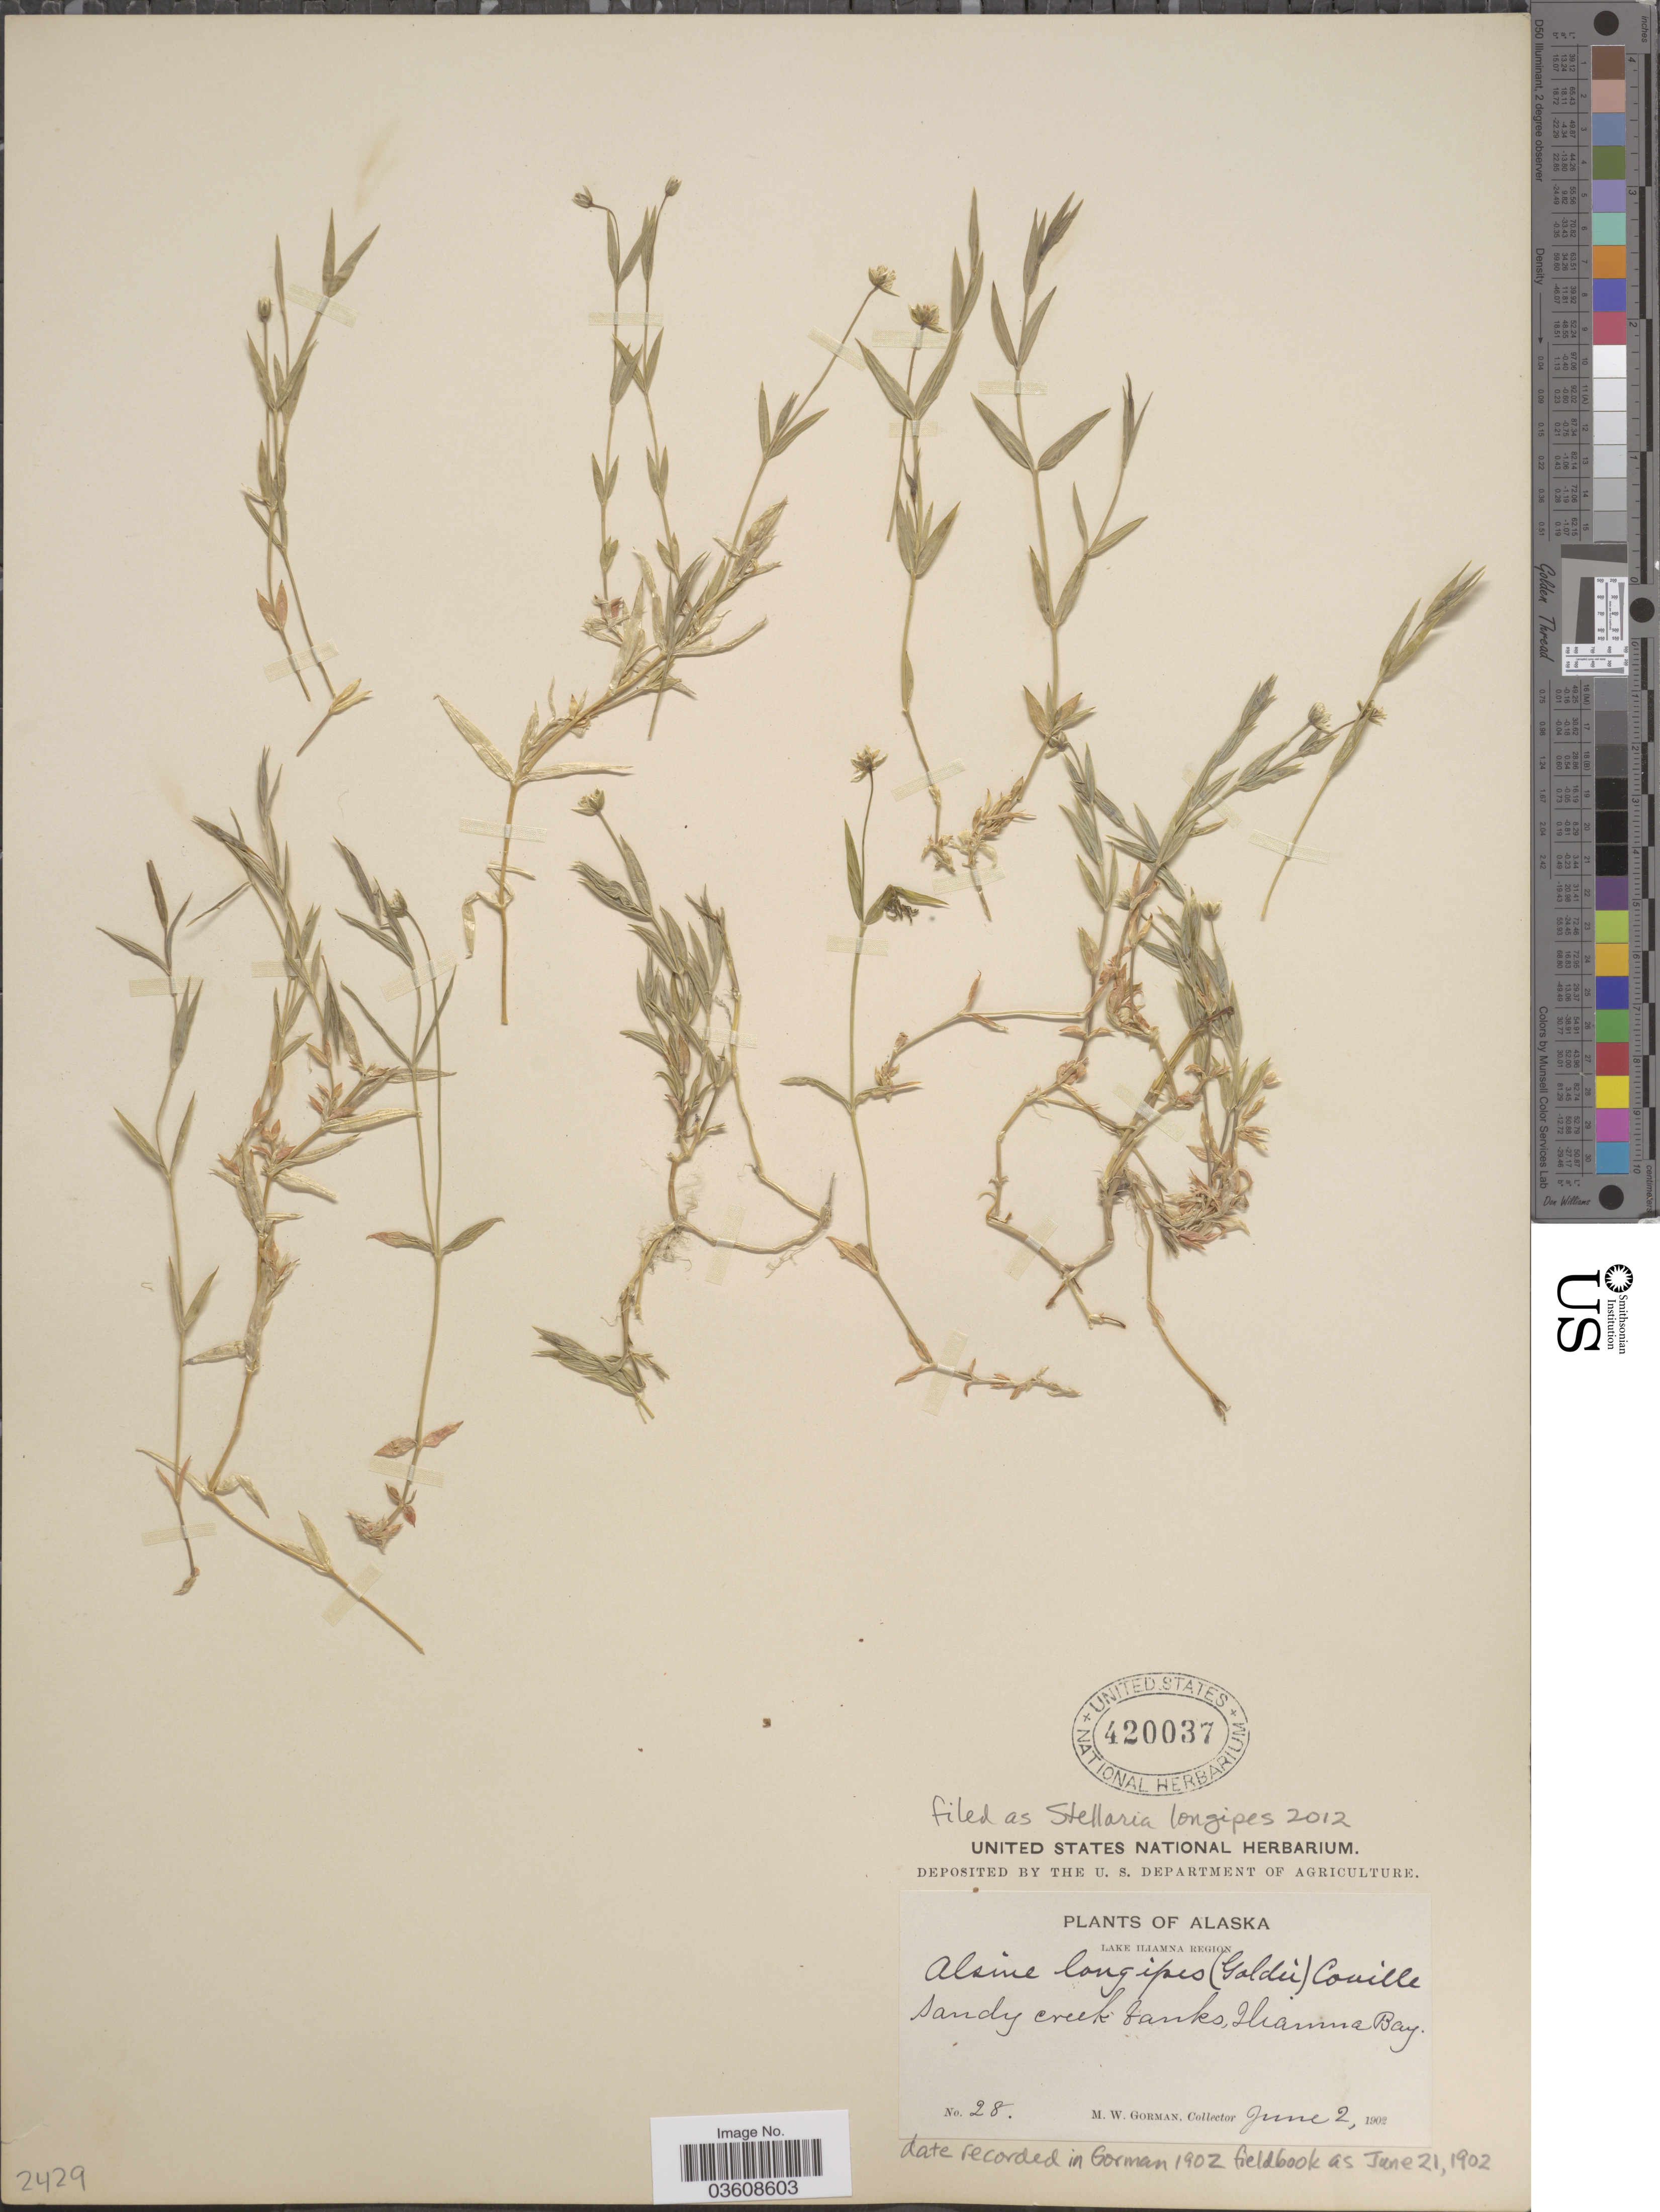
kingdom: Plantae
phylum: Tracheophyta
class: Magnoliopsida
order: Caryophyllales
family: Caryophyllaceae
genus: Stellaria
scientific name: Stellaria longipes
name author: Goldie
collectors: M. W. Gorman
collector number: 28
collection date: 1902-06-02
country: United States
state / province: Alaska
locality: Lake Iliamna Region. Sandy creek banks, Iliamna Bay.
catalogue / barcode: US 420037